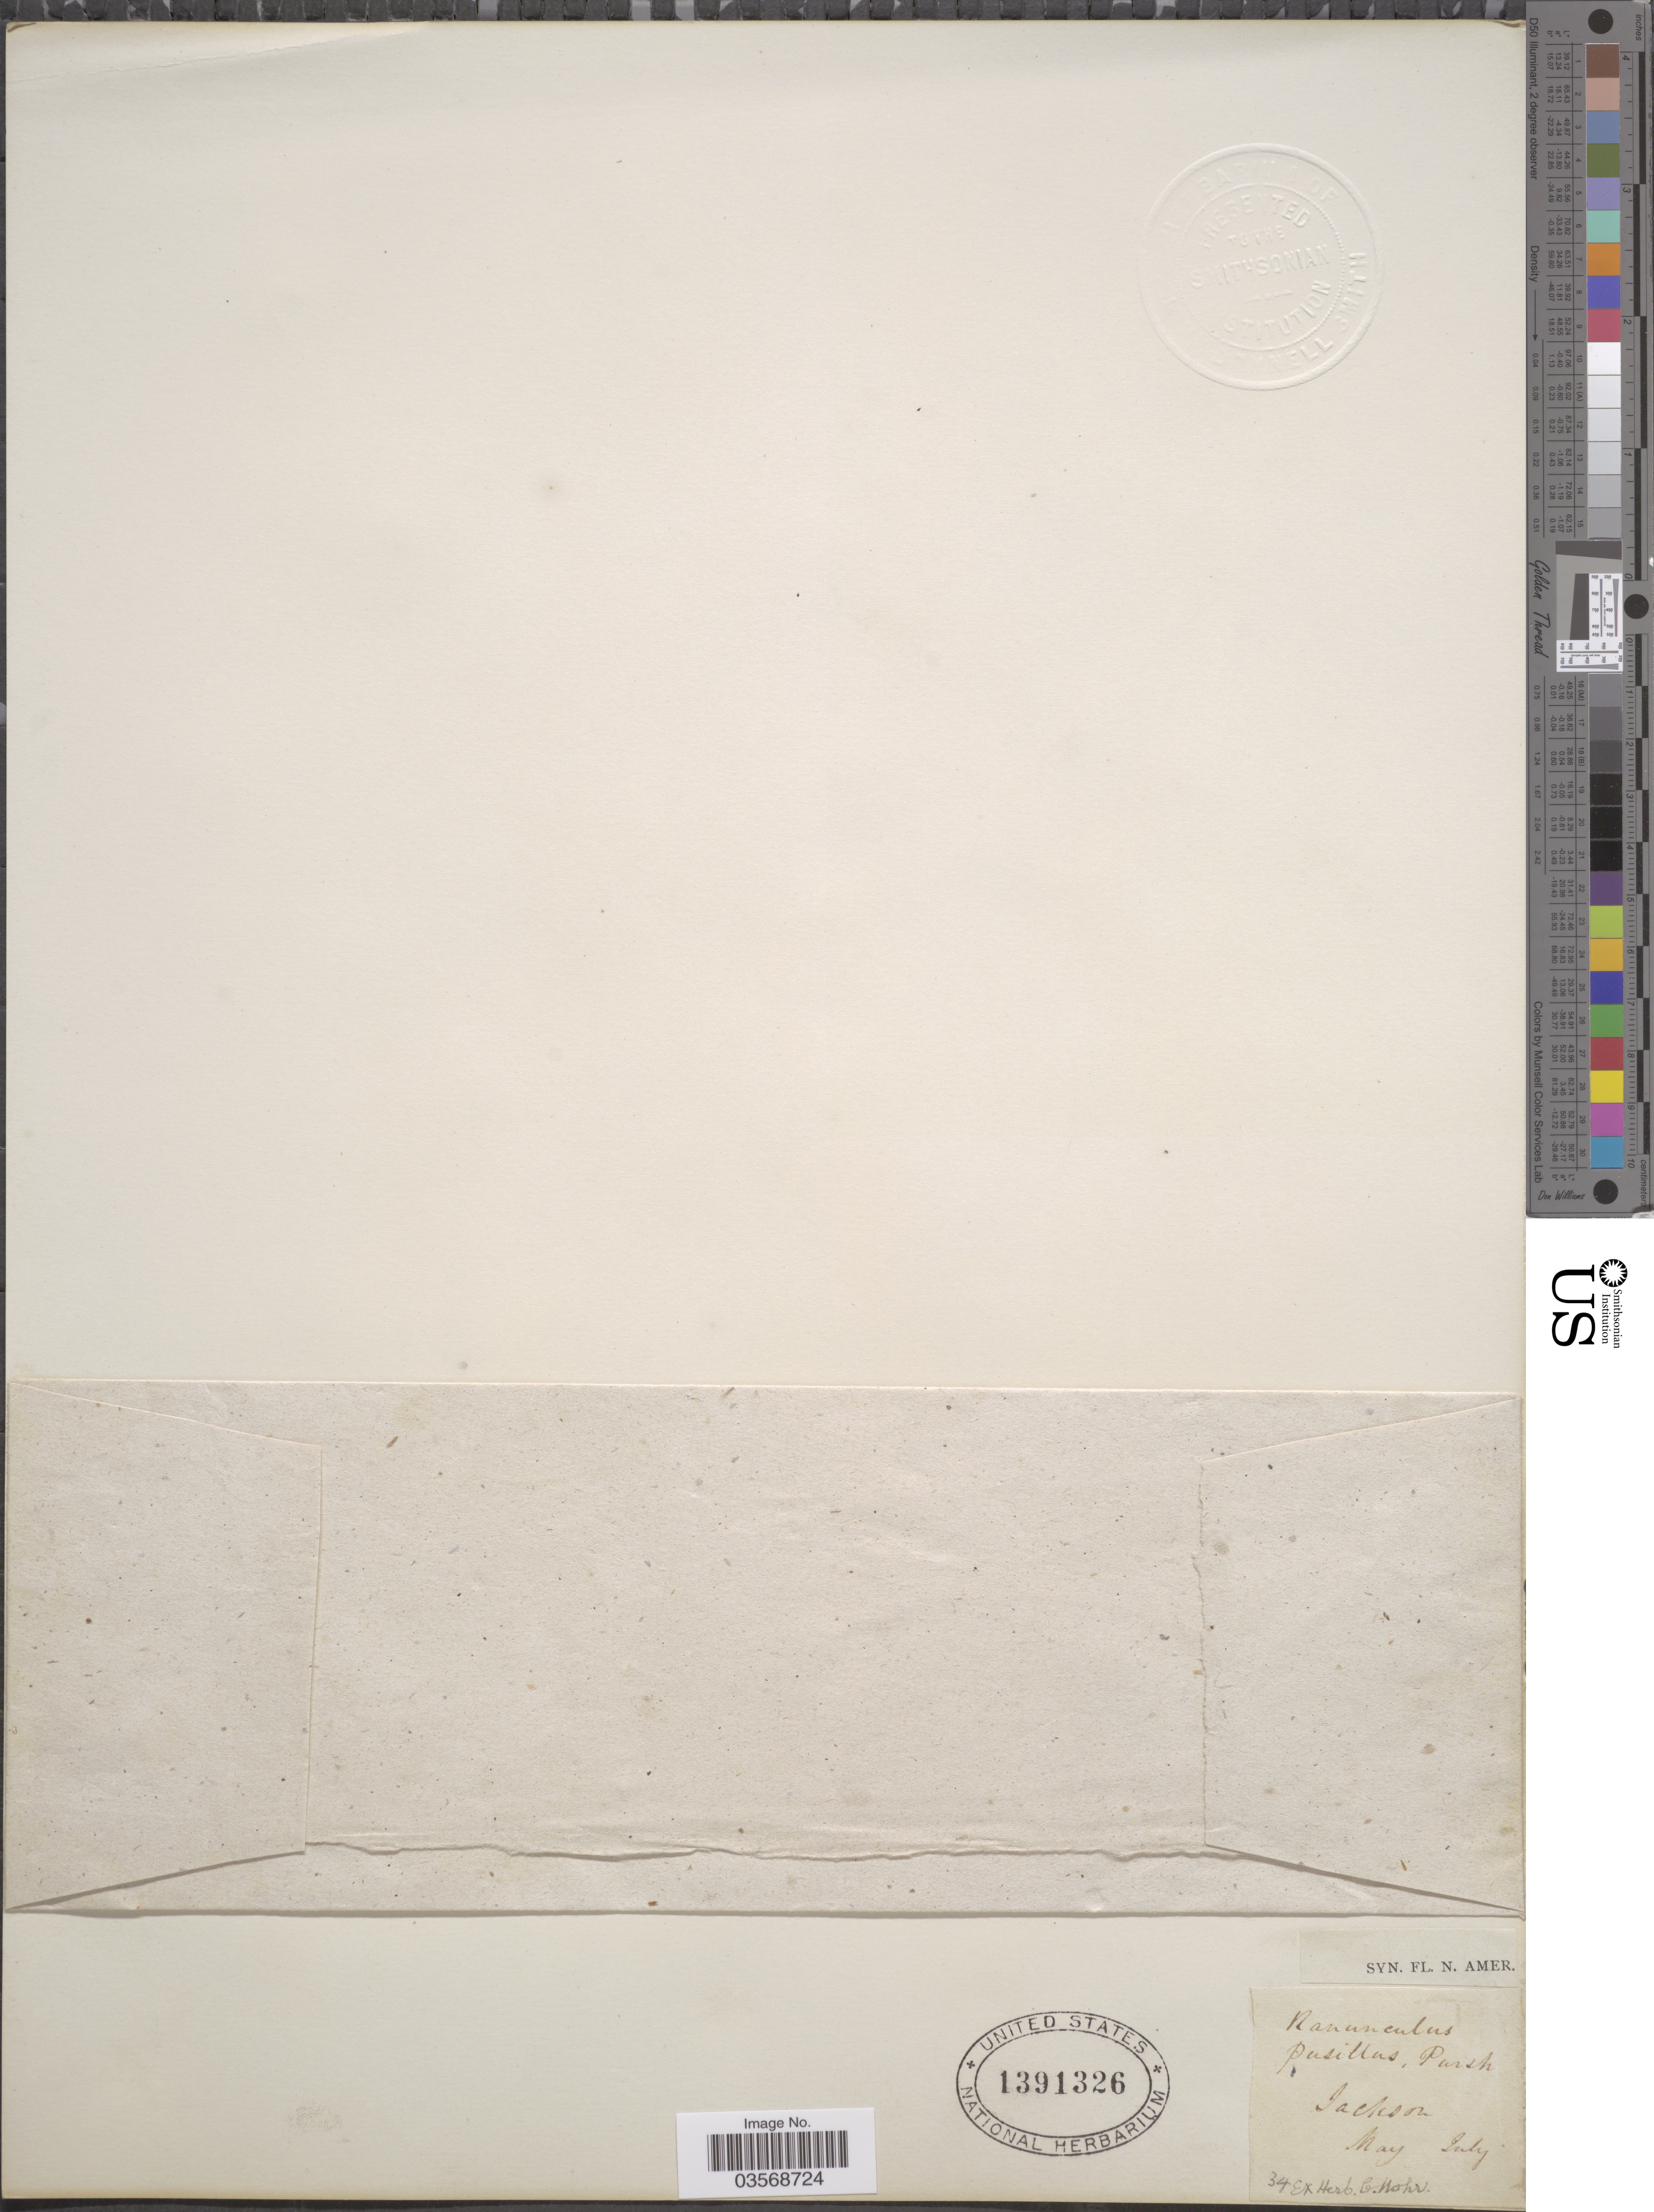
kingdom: Plantae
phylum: Tracheophyta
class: Magnoliopsida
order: Ranunculales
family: Ranunculaceae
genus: Ranunculus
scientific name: Ranunculus pusillus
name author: Poir.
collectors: ex herb. C. Mohr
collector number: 34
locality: Jackson.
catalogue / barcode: US 1391326